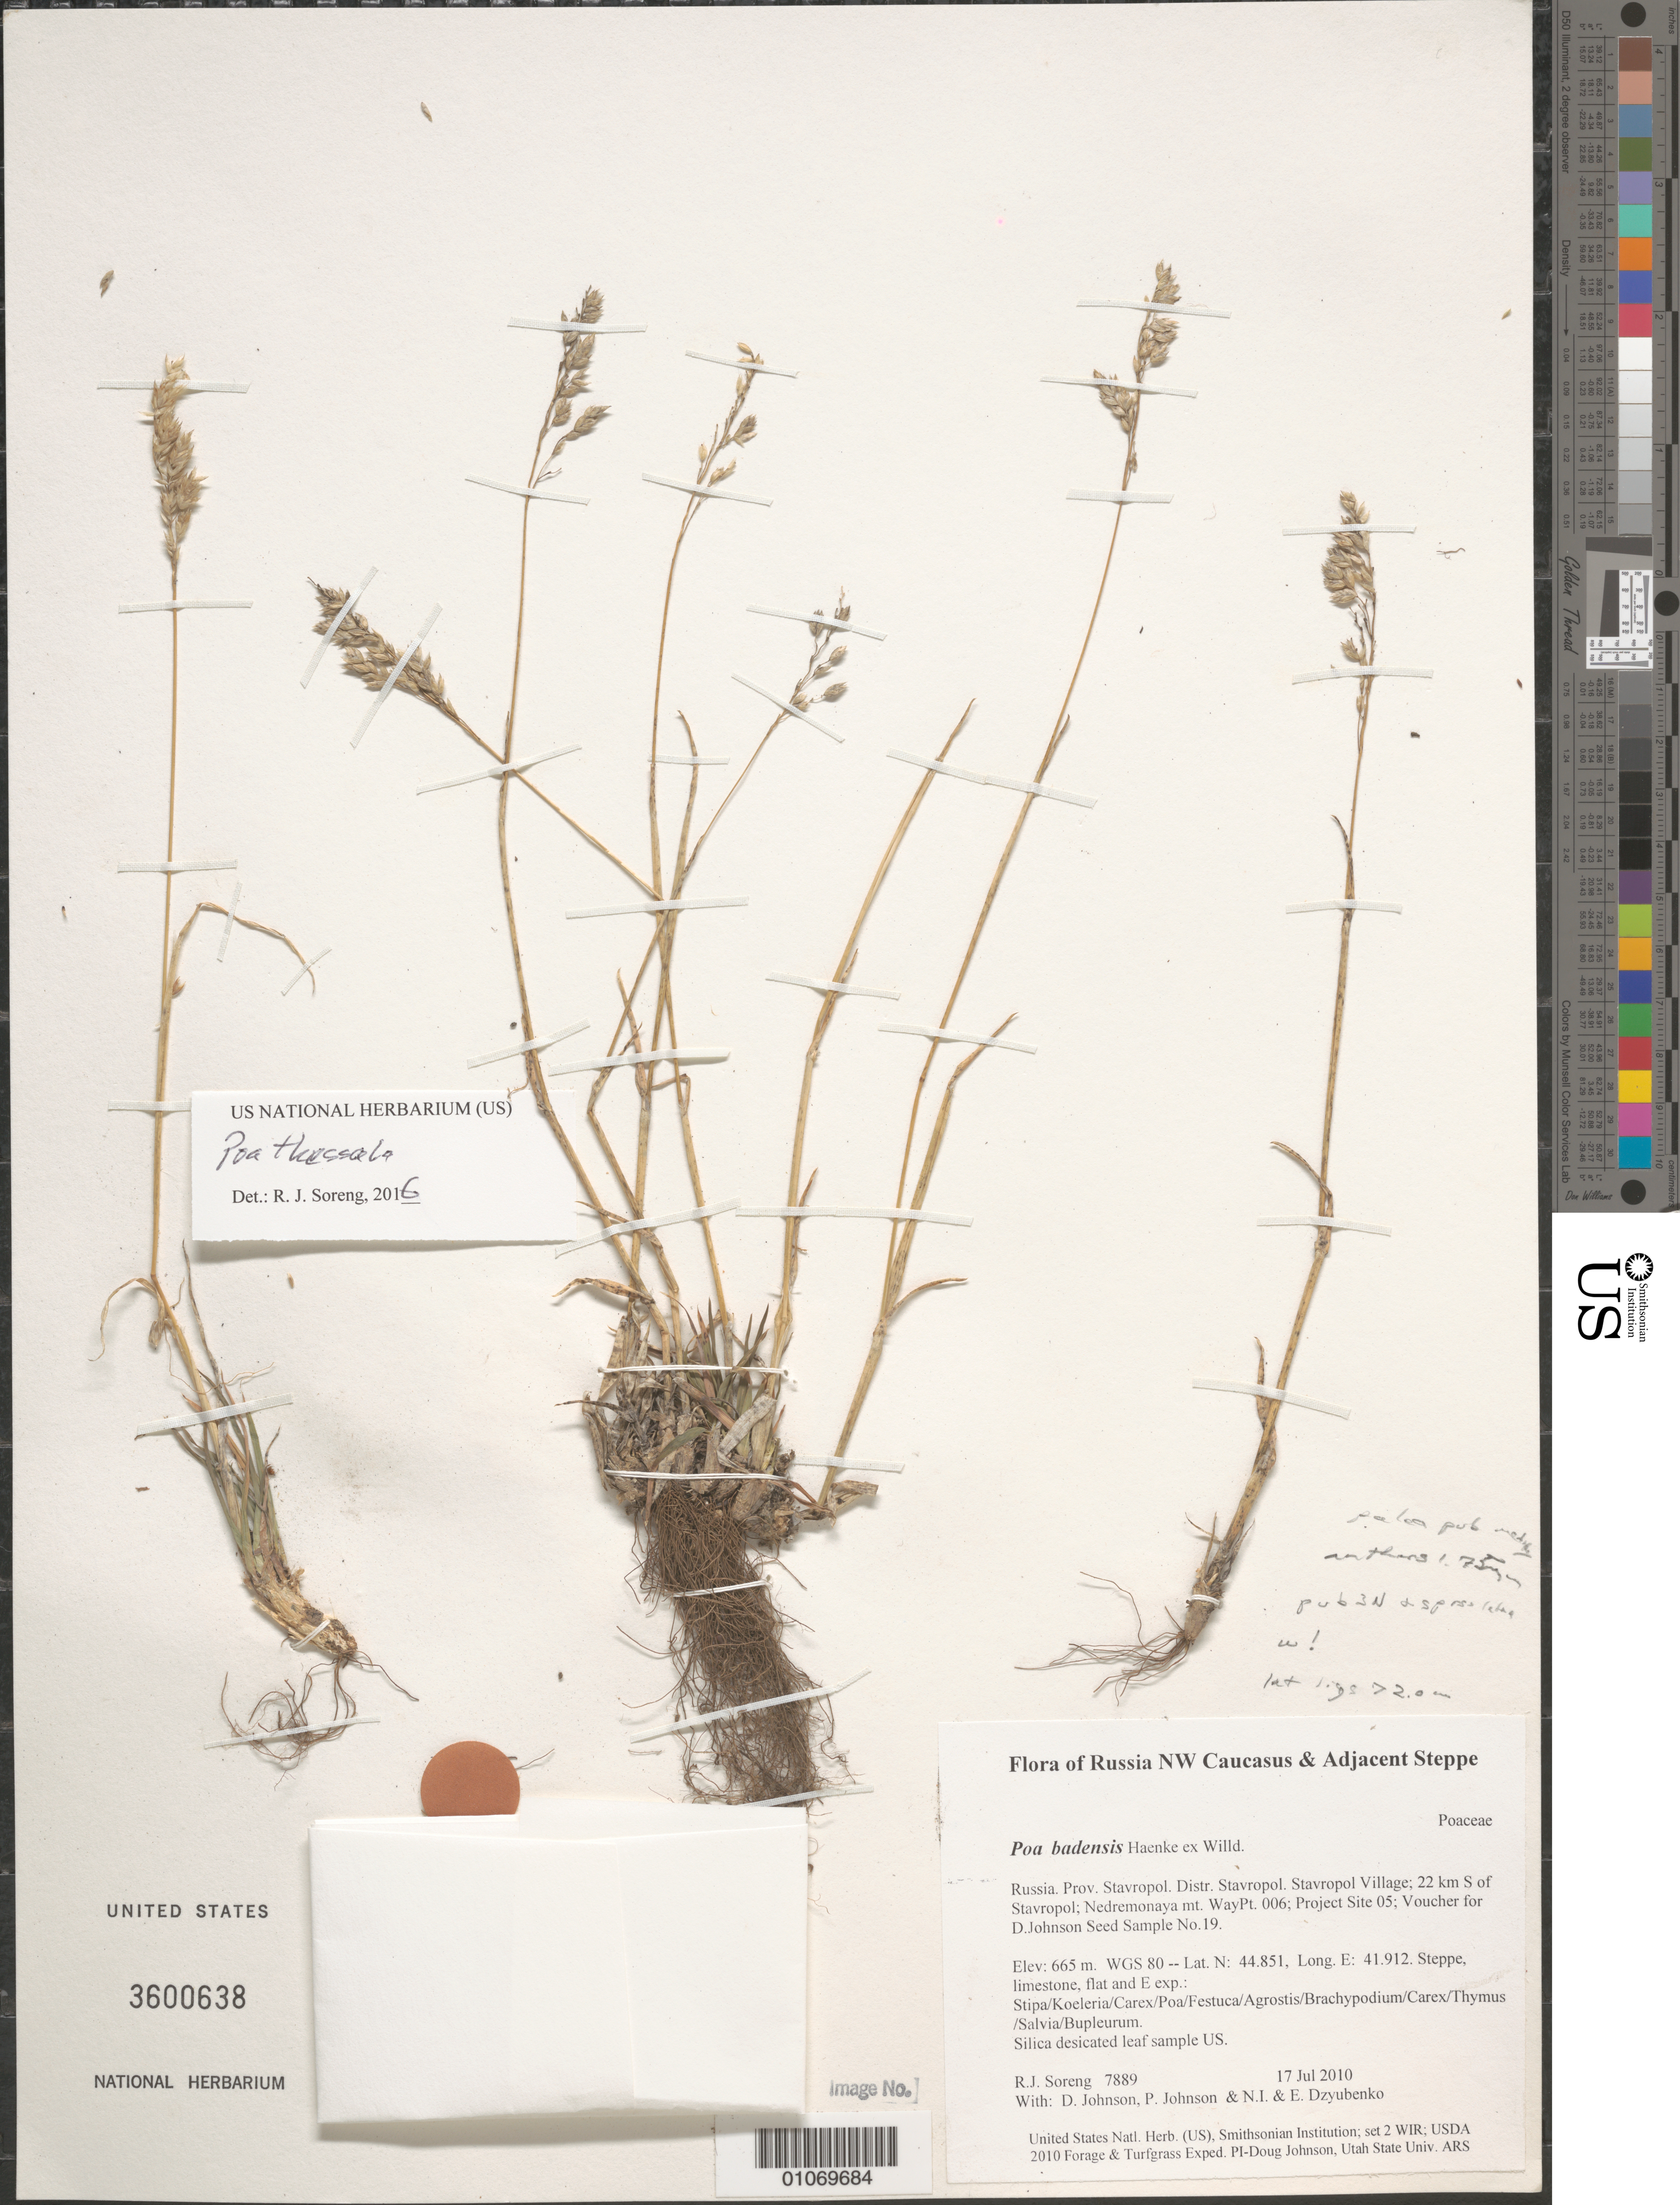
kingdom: Plantae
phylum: Tracheophyta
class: Liliopsida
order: Poales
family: Poaceae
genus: Poa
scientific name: Poa imeretica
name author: Sommier & Levier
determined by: Soreng, Robert J., Research Associate (BOT), Smithsonian Institution - National Museum of Natural History (UNITED STATES)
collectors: R. J. Soreng, D. Johnson, P. Johnson, N. Dzyubenko & E. Dzyubenko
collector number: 7889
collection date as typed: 17 Jul 2010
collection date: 2010-07-17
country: Russian Federation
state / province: Stavropol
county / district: Stavropol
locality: Stavropol Village; 22 km S of Stavropol; Nedremonaya mt.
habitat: Steppe, limestone, flat and E exp.: Stipa/Koeleria/Carex/Poa/Festuca/Agrostis/Brachypodium/Carex/Thymus/Salvia/Bupleurum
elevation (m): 665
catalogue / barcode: US 3600638